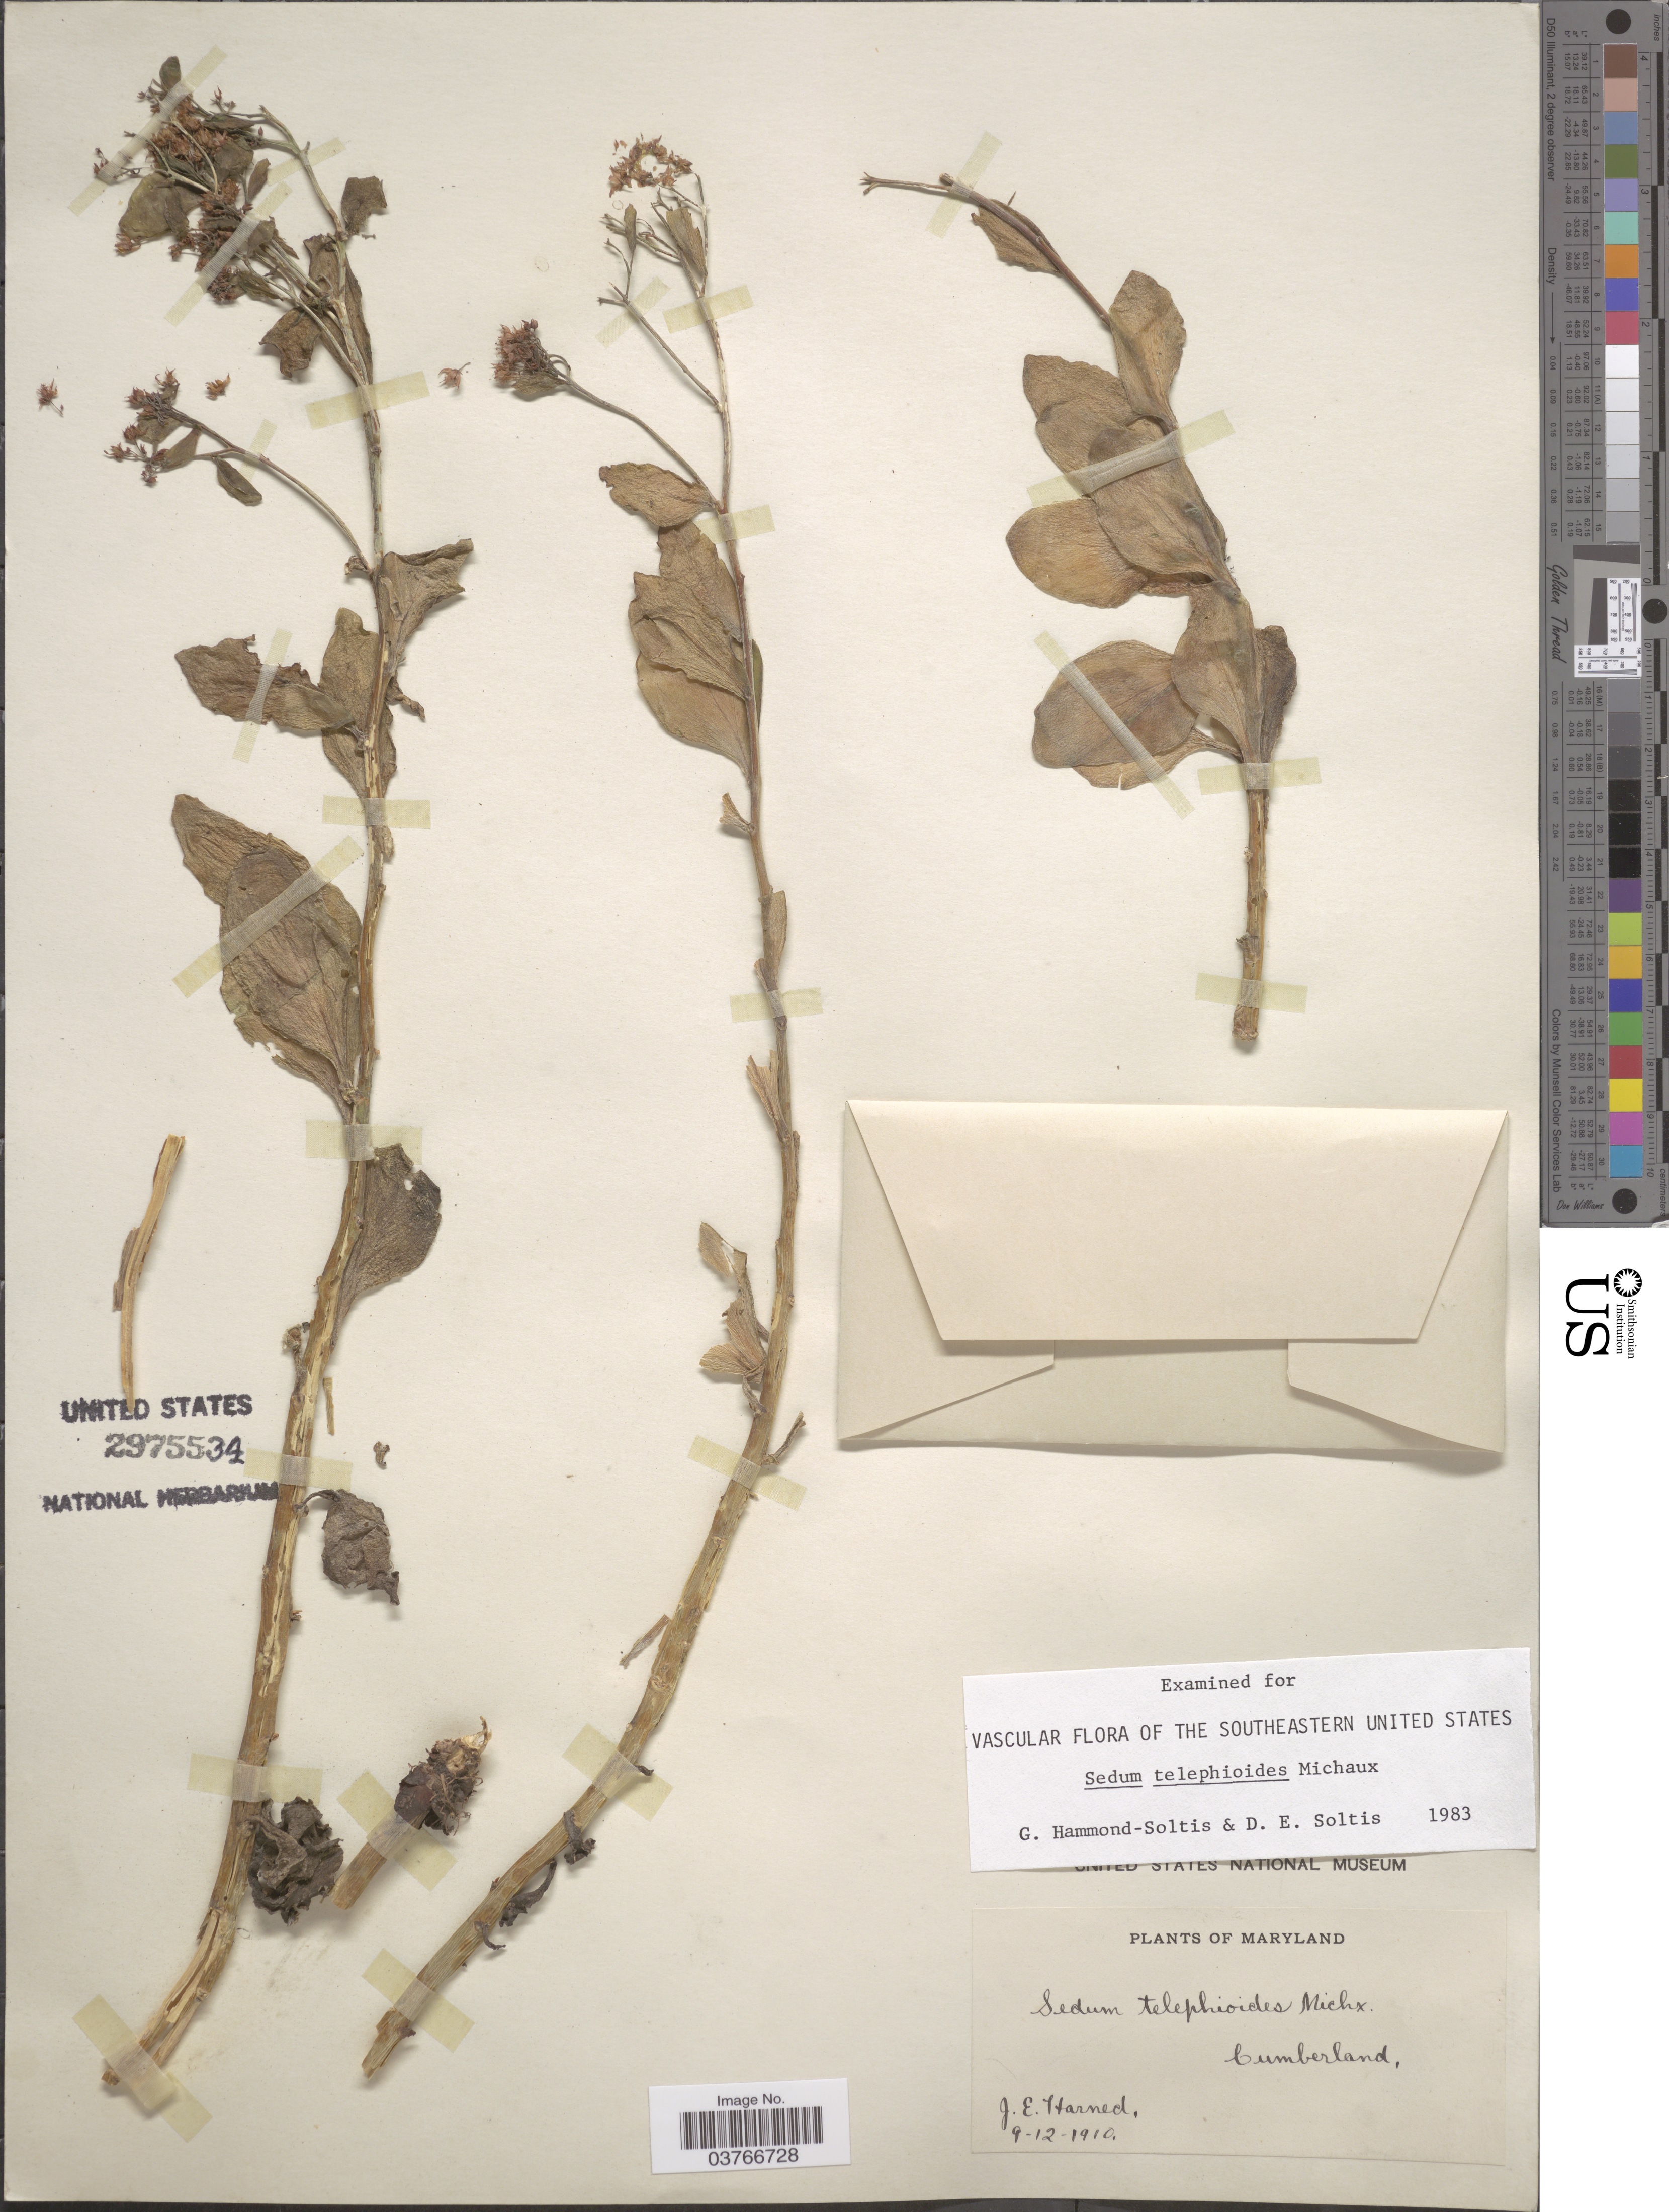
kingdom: Plantae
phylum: Tracheophyta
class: Magnoliopsida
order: Saxifragales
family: Crassulaceae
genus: Hylotelephium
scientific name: Hylotelephium telephioides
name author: (Michx.) H. Ohba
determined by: Strong, Mark T., (BOT), Smithsonian Institution - National Museum of Natural History (UNITED STATES)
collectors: J. Harned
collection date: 1910-09-12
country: United States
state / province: Maryland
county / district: Allegany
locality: Cumberland.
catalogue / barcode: US 2975534